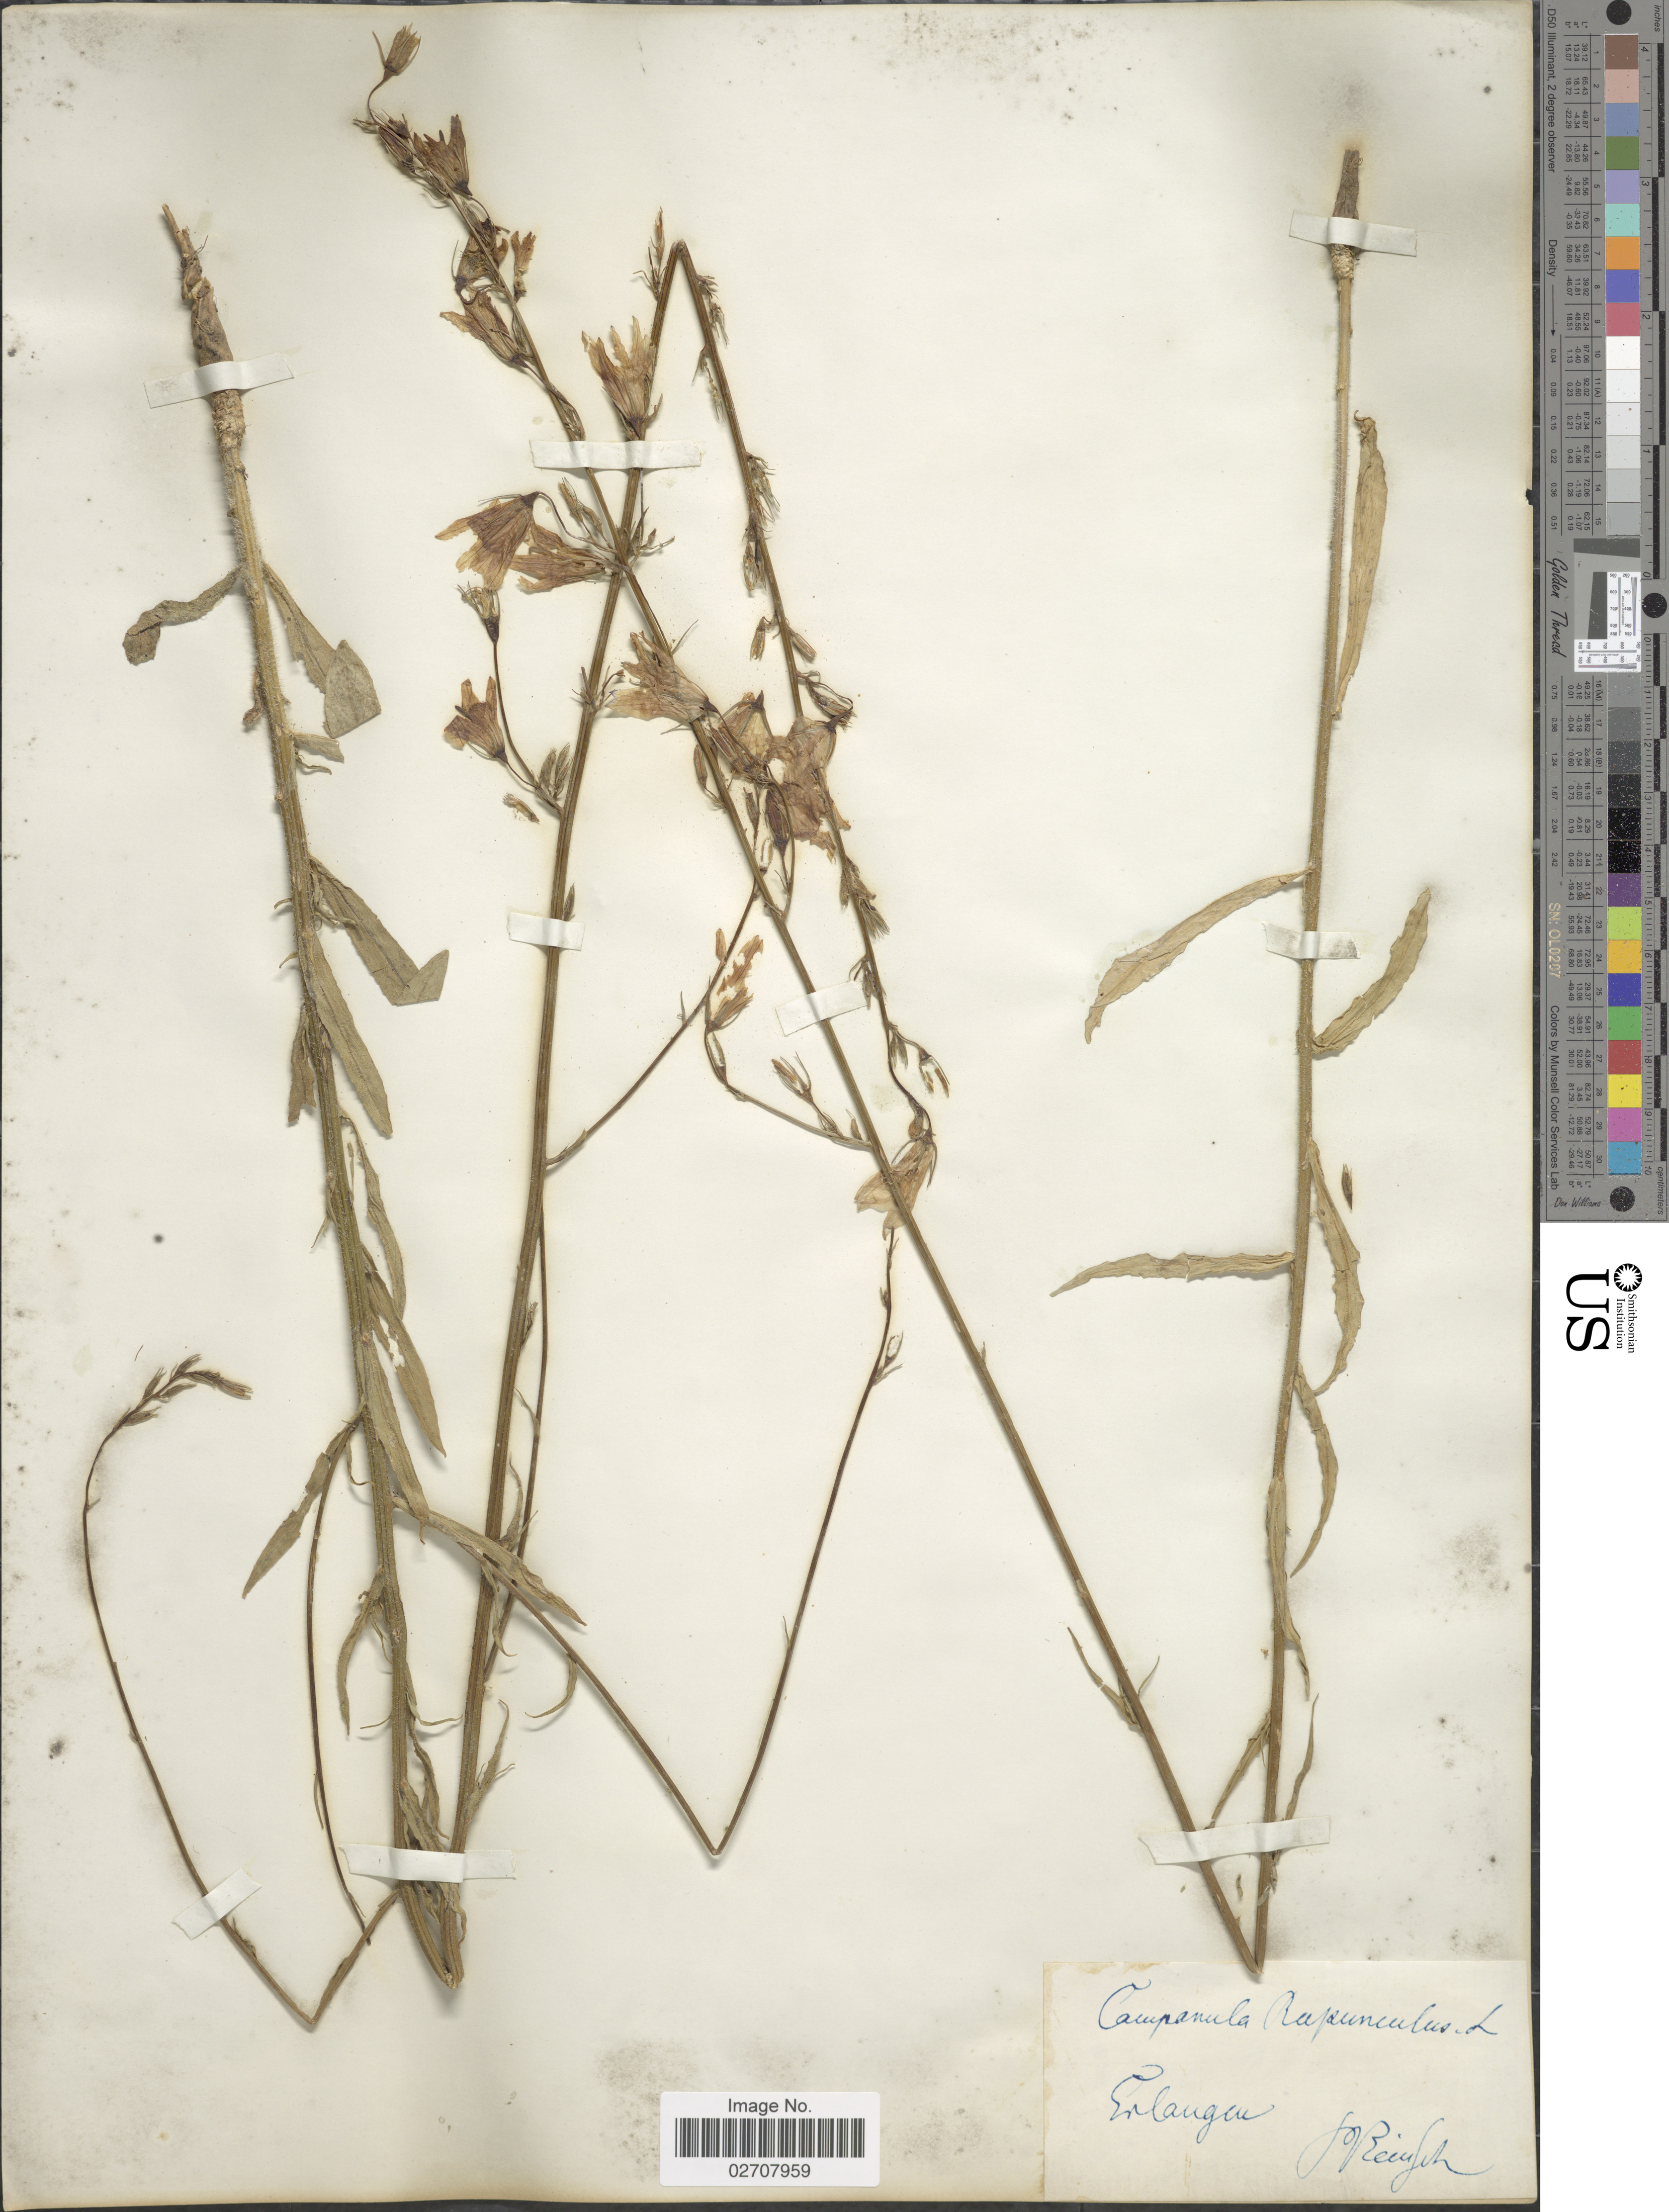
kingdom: Plantae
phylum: Tracheophyta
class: Magnoliopsida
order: Asterales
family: Campanulaceae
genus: Campanula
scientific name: Campanula rapunculus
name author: L.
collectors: P. Reinsch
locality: Enlangen [interpreted]